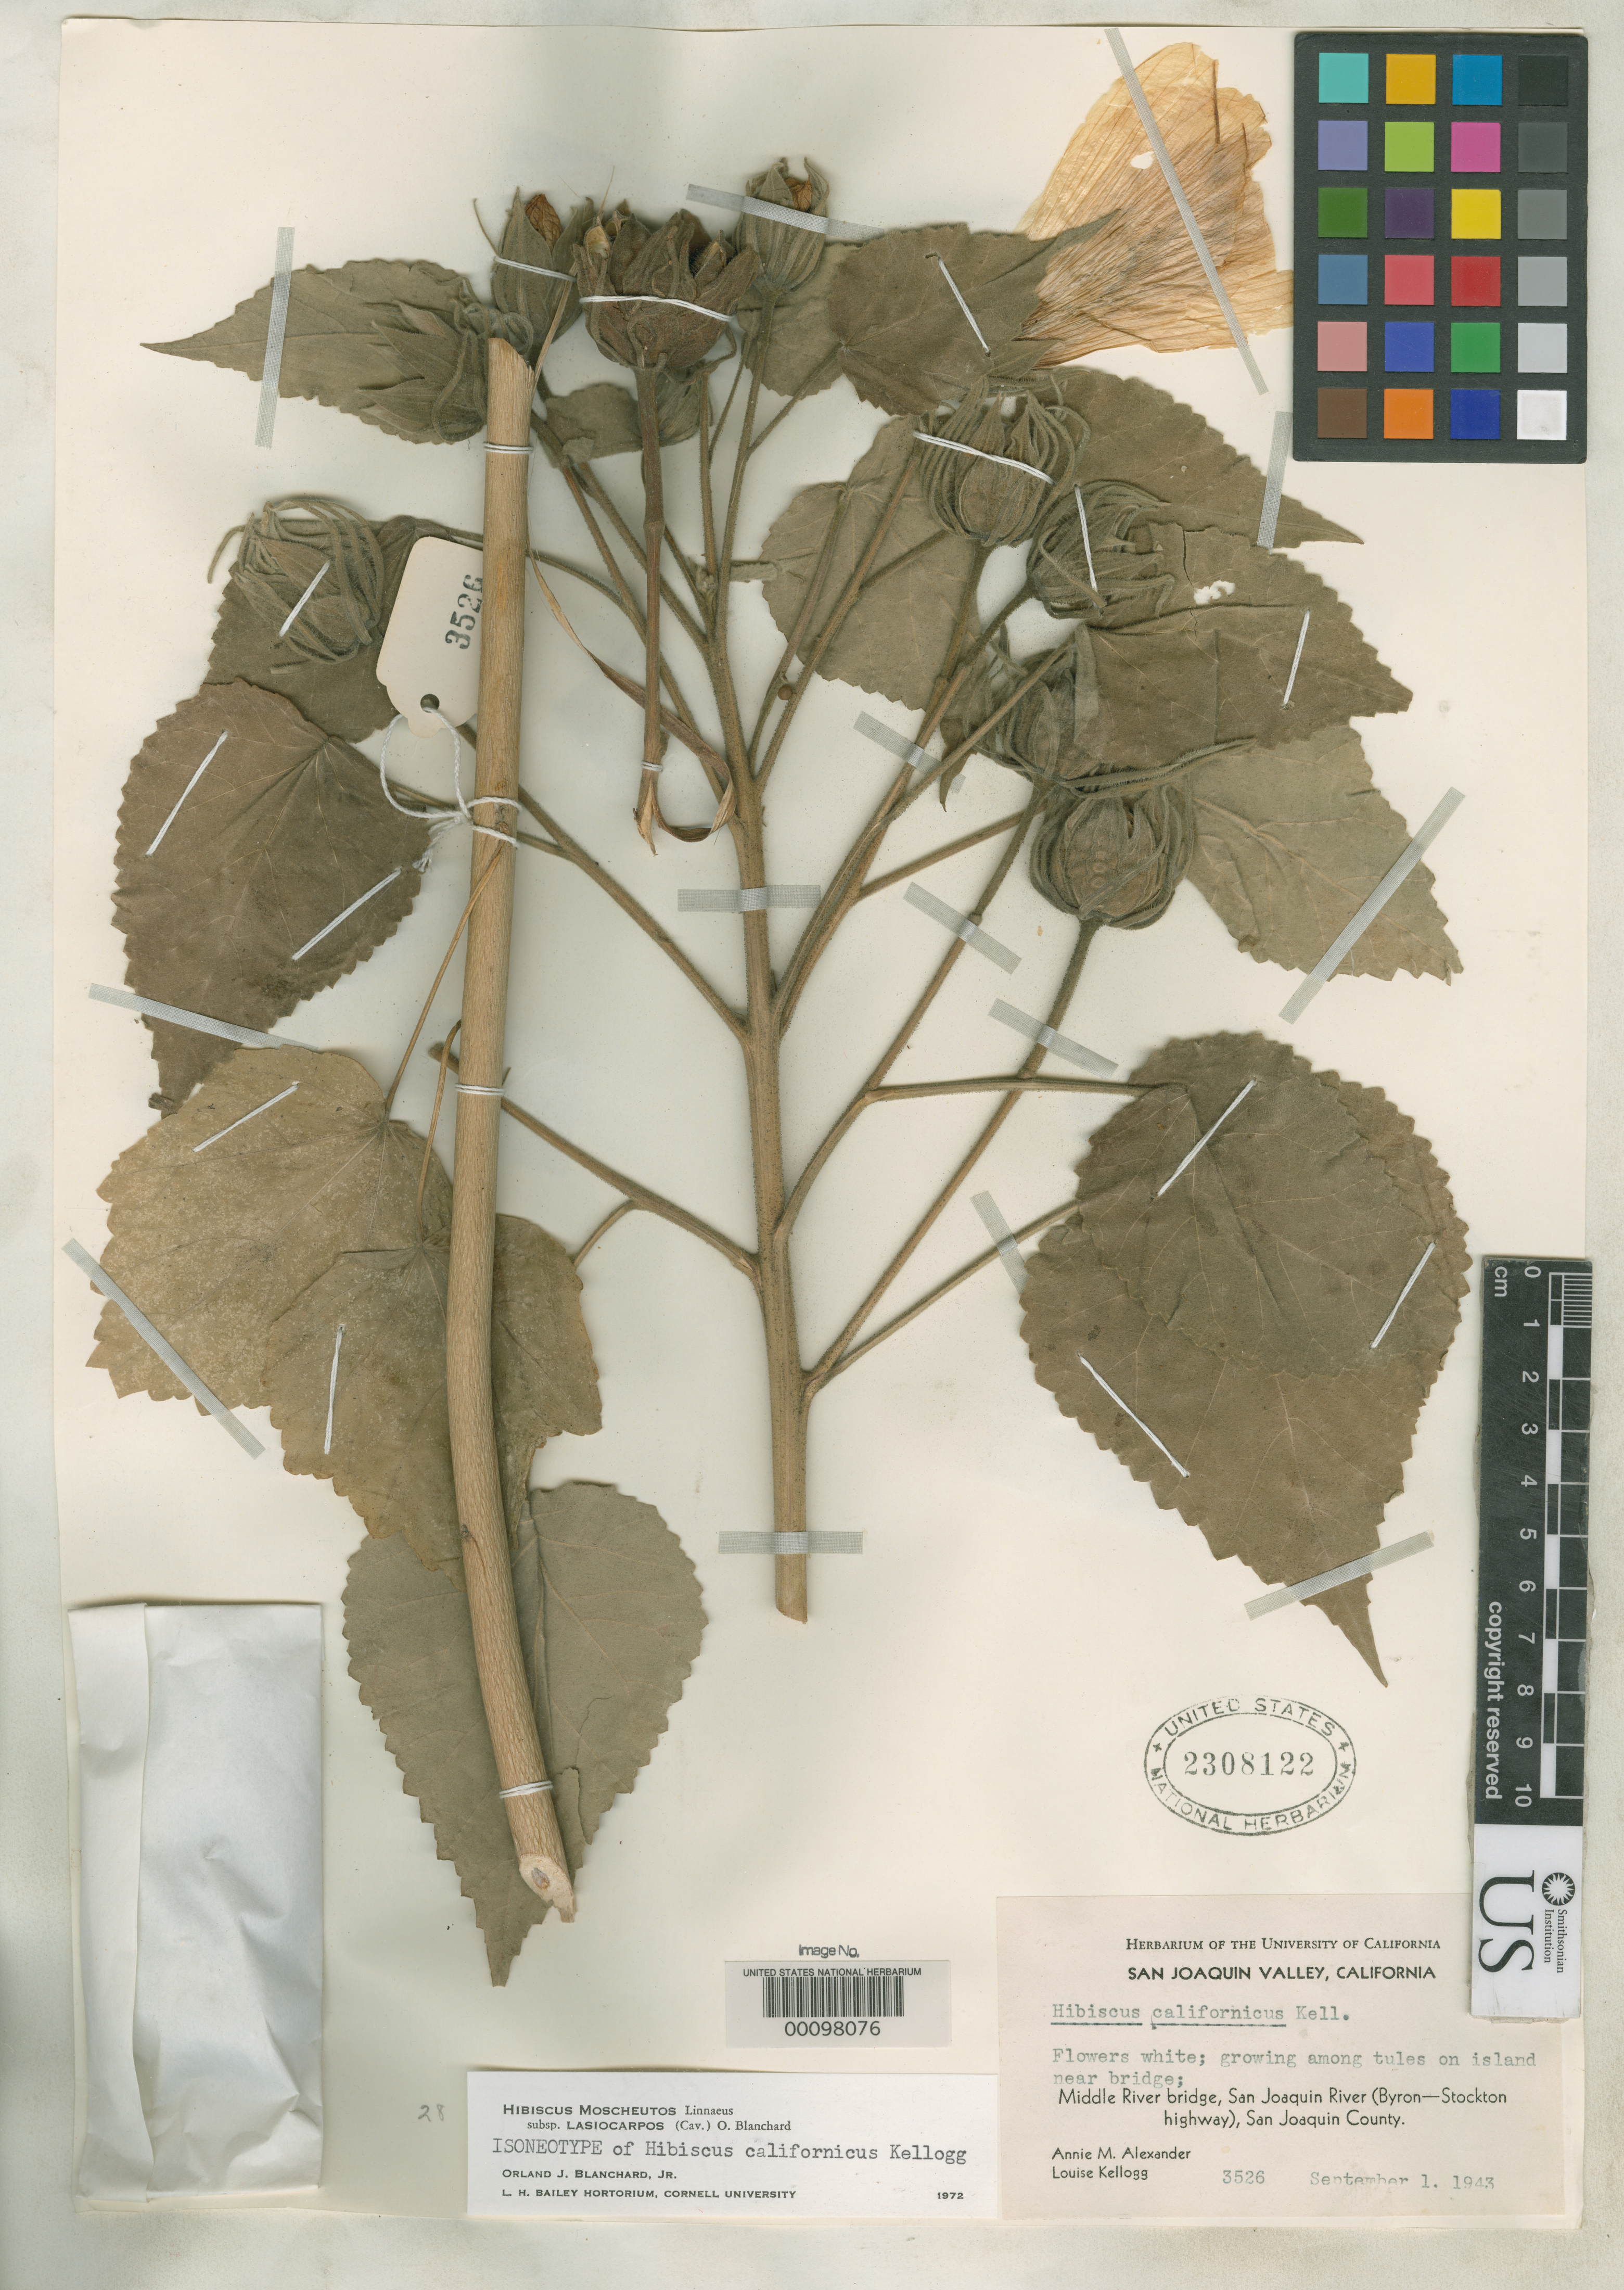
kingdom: Plantae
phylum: Tracheophyta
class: Magnoliopsida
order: Malvales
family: Malvaceae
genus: Hibiscus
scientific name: Hibiscus californicus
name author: Kellogg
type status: Isoneotype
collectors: A. M. Alexander & L. Kellogg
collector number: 3526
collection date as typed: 01 Sep 1943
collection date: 1943-09-01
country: United States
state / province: California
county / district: San Joaquin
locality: San Joaquin River, Middle River bridge.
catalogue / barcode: US 2308122